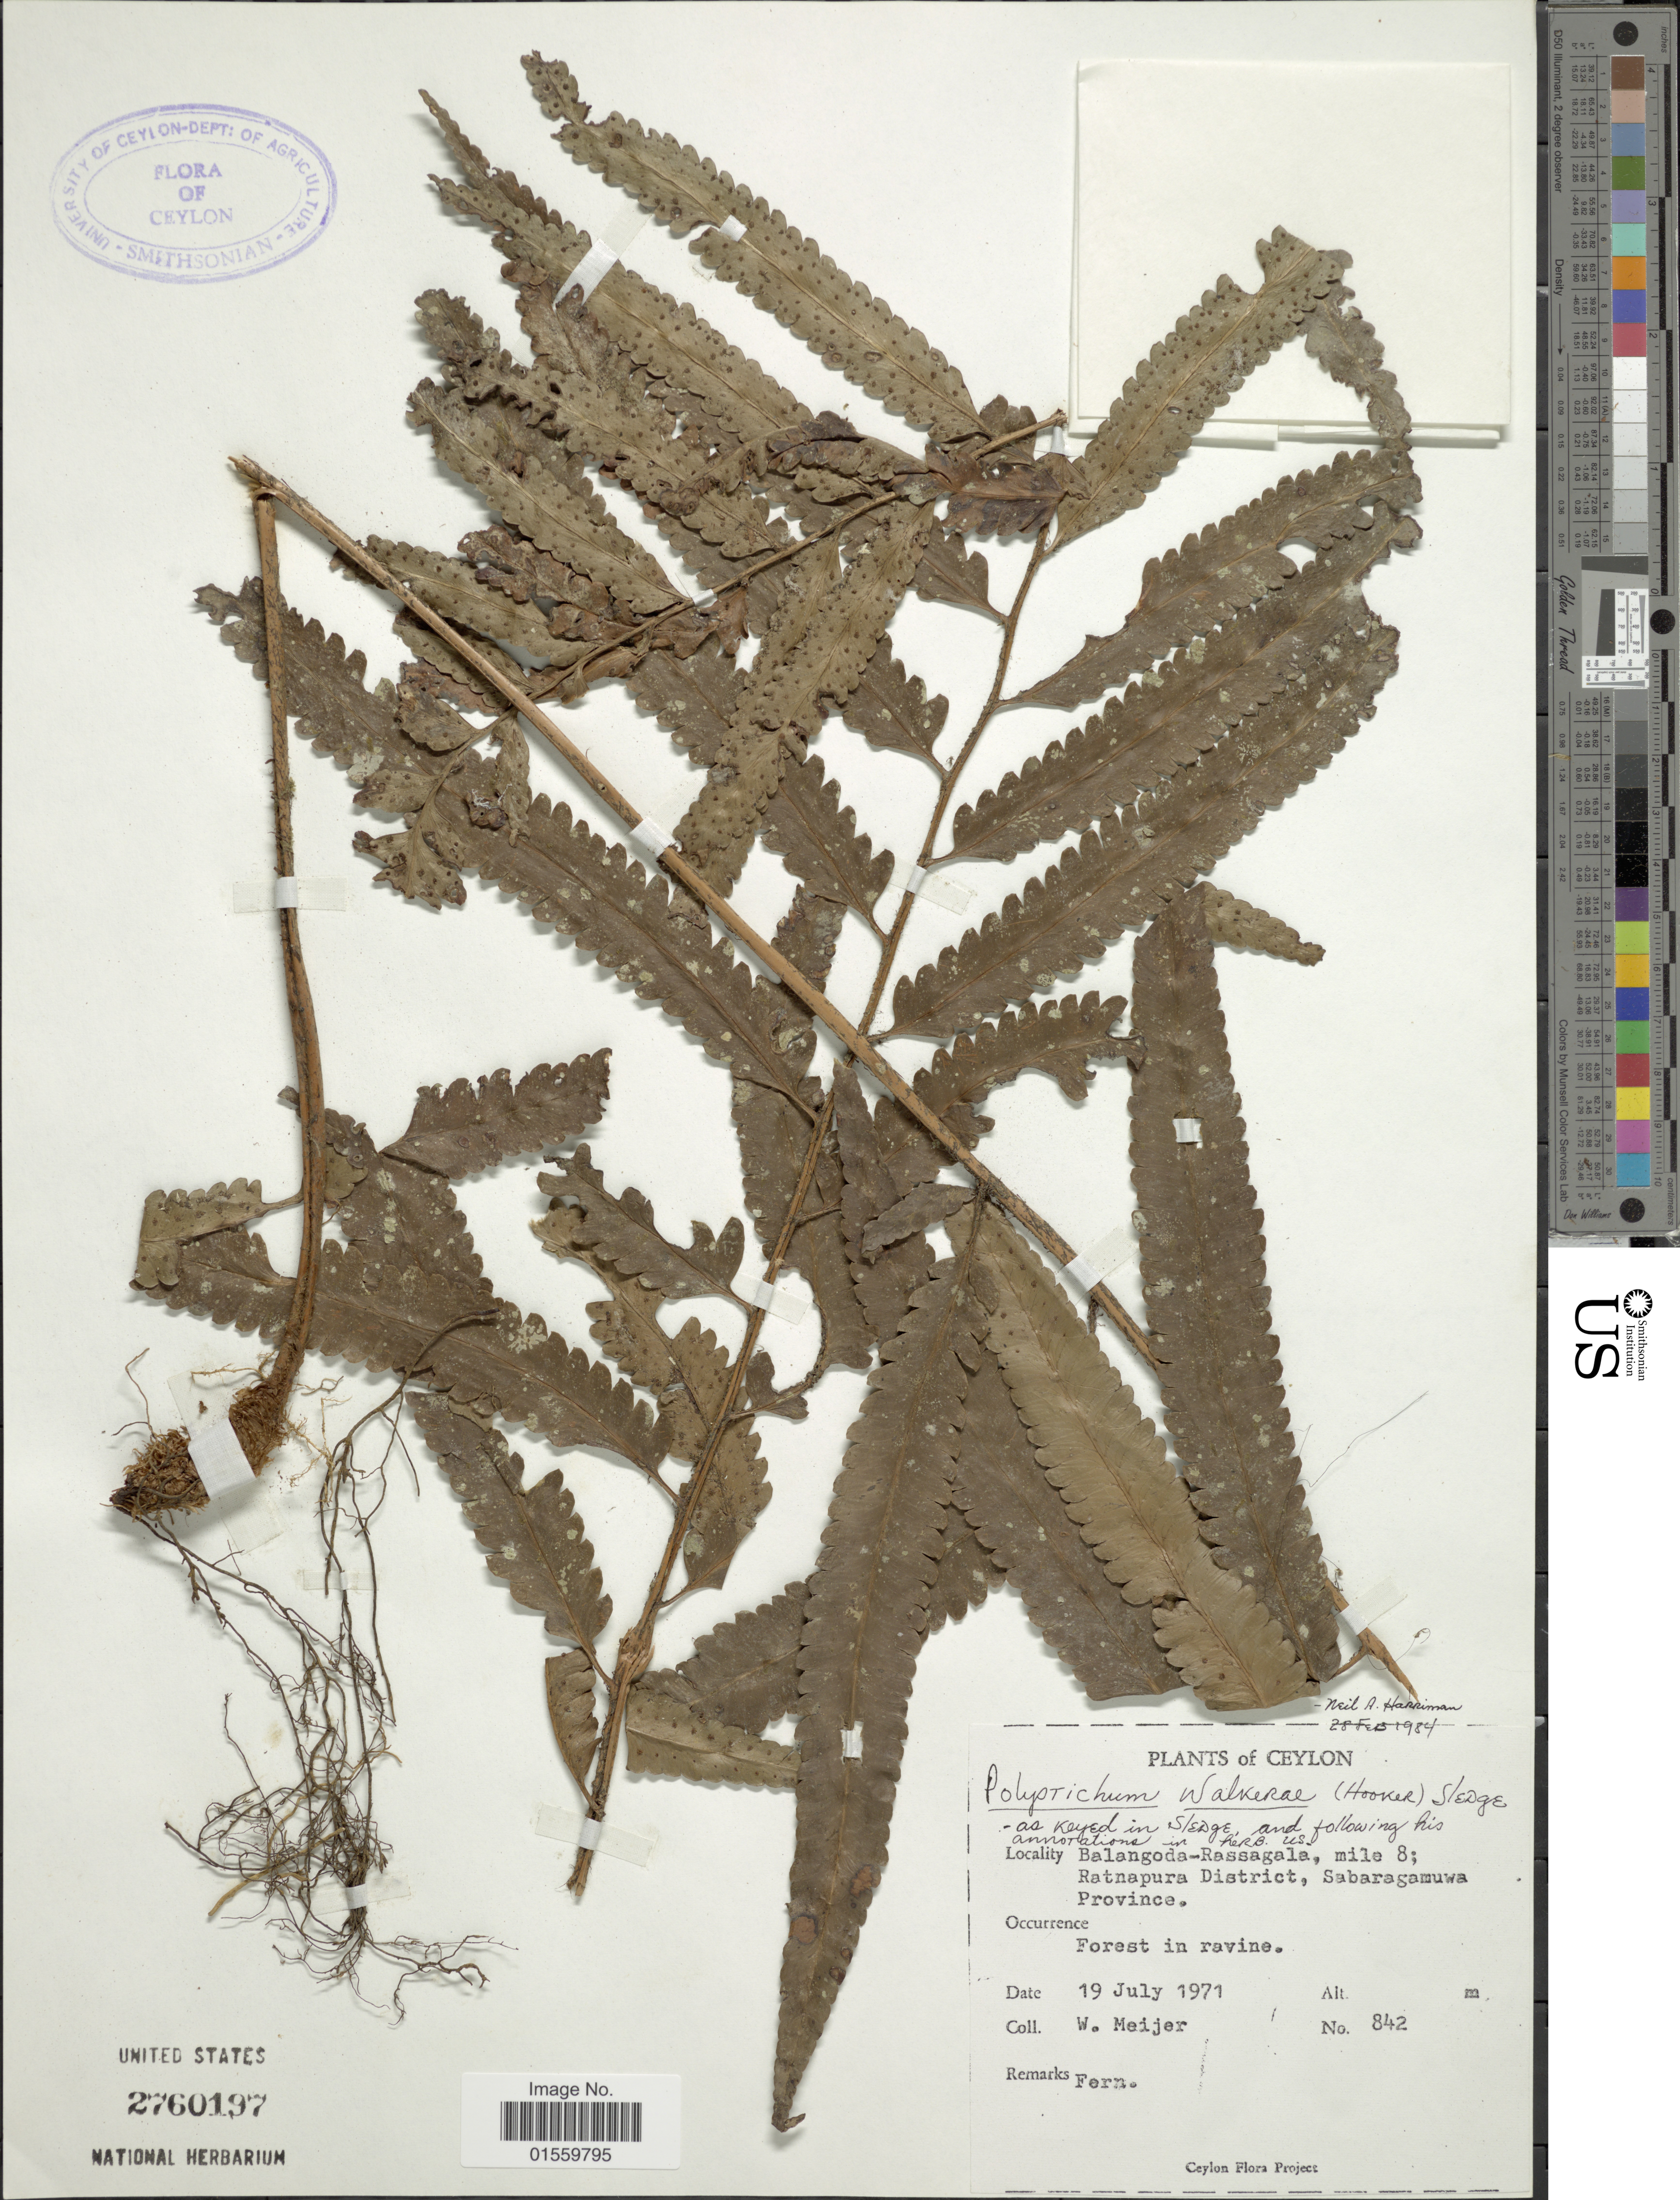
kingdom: Plantae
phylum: Tracheophyta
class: Polypodiopsida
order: Polypodiales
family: Dryopteridaceae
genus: Polystichum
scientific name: Polystichum walkerae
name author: (Hook.) Sledge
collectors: W. Meijer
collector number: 842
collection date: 1971-07-19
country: Sri Lanka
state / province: Sabaragamuwa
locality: Ceylon, Balangoda-Rassagala, mile 8; Ratnapura District, Sabaragamuwa Province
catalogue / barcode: US 2760197